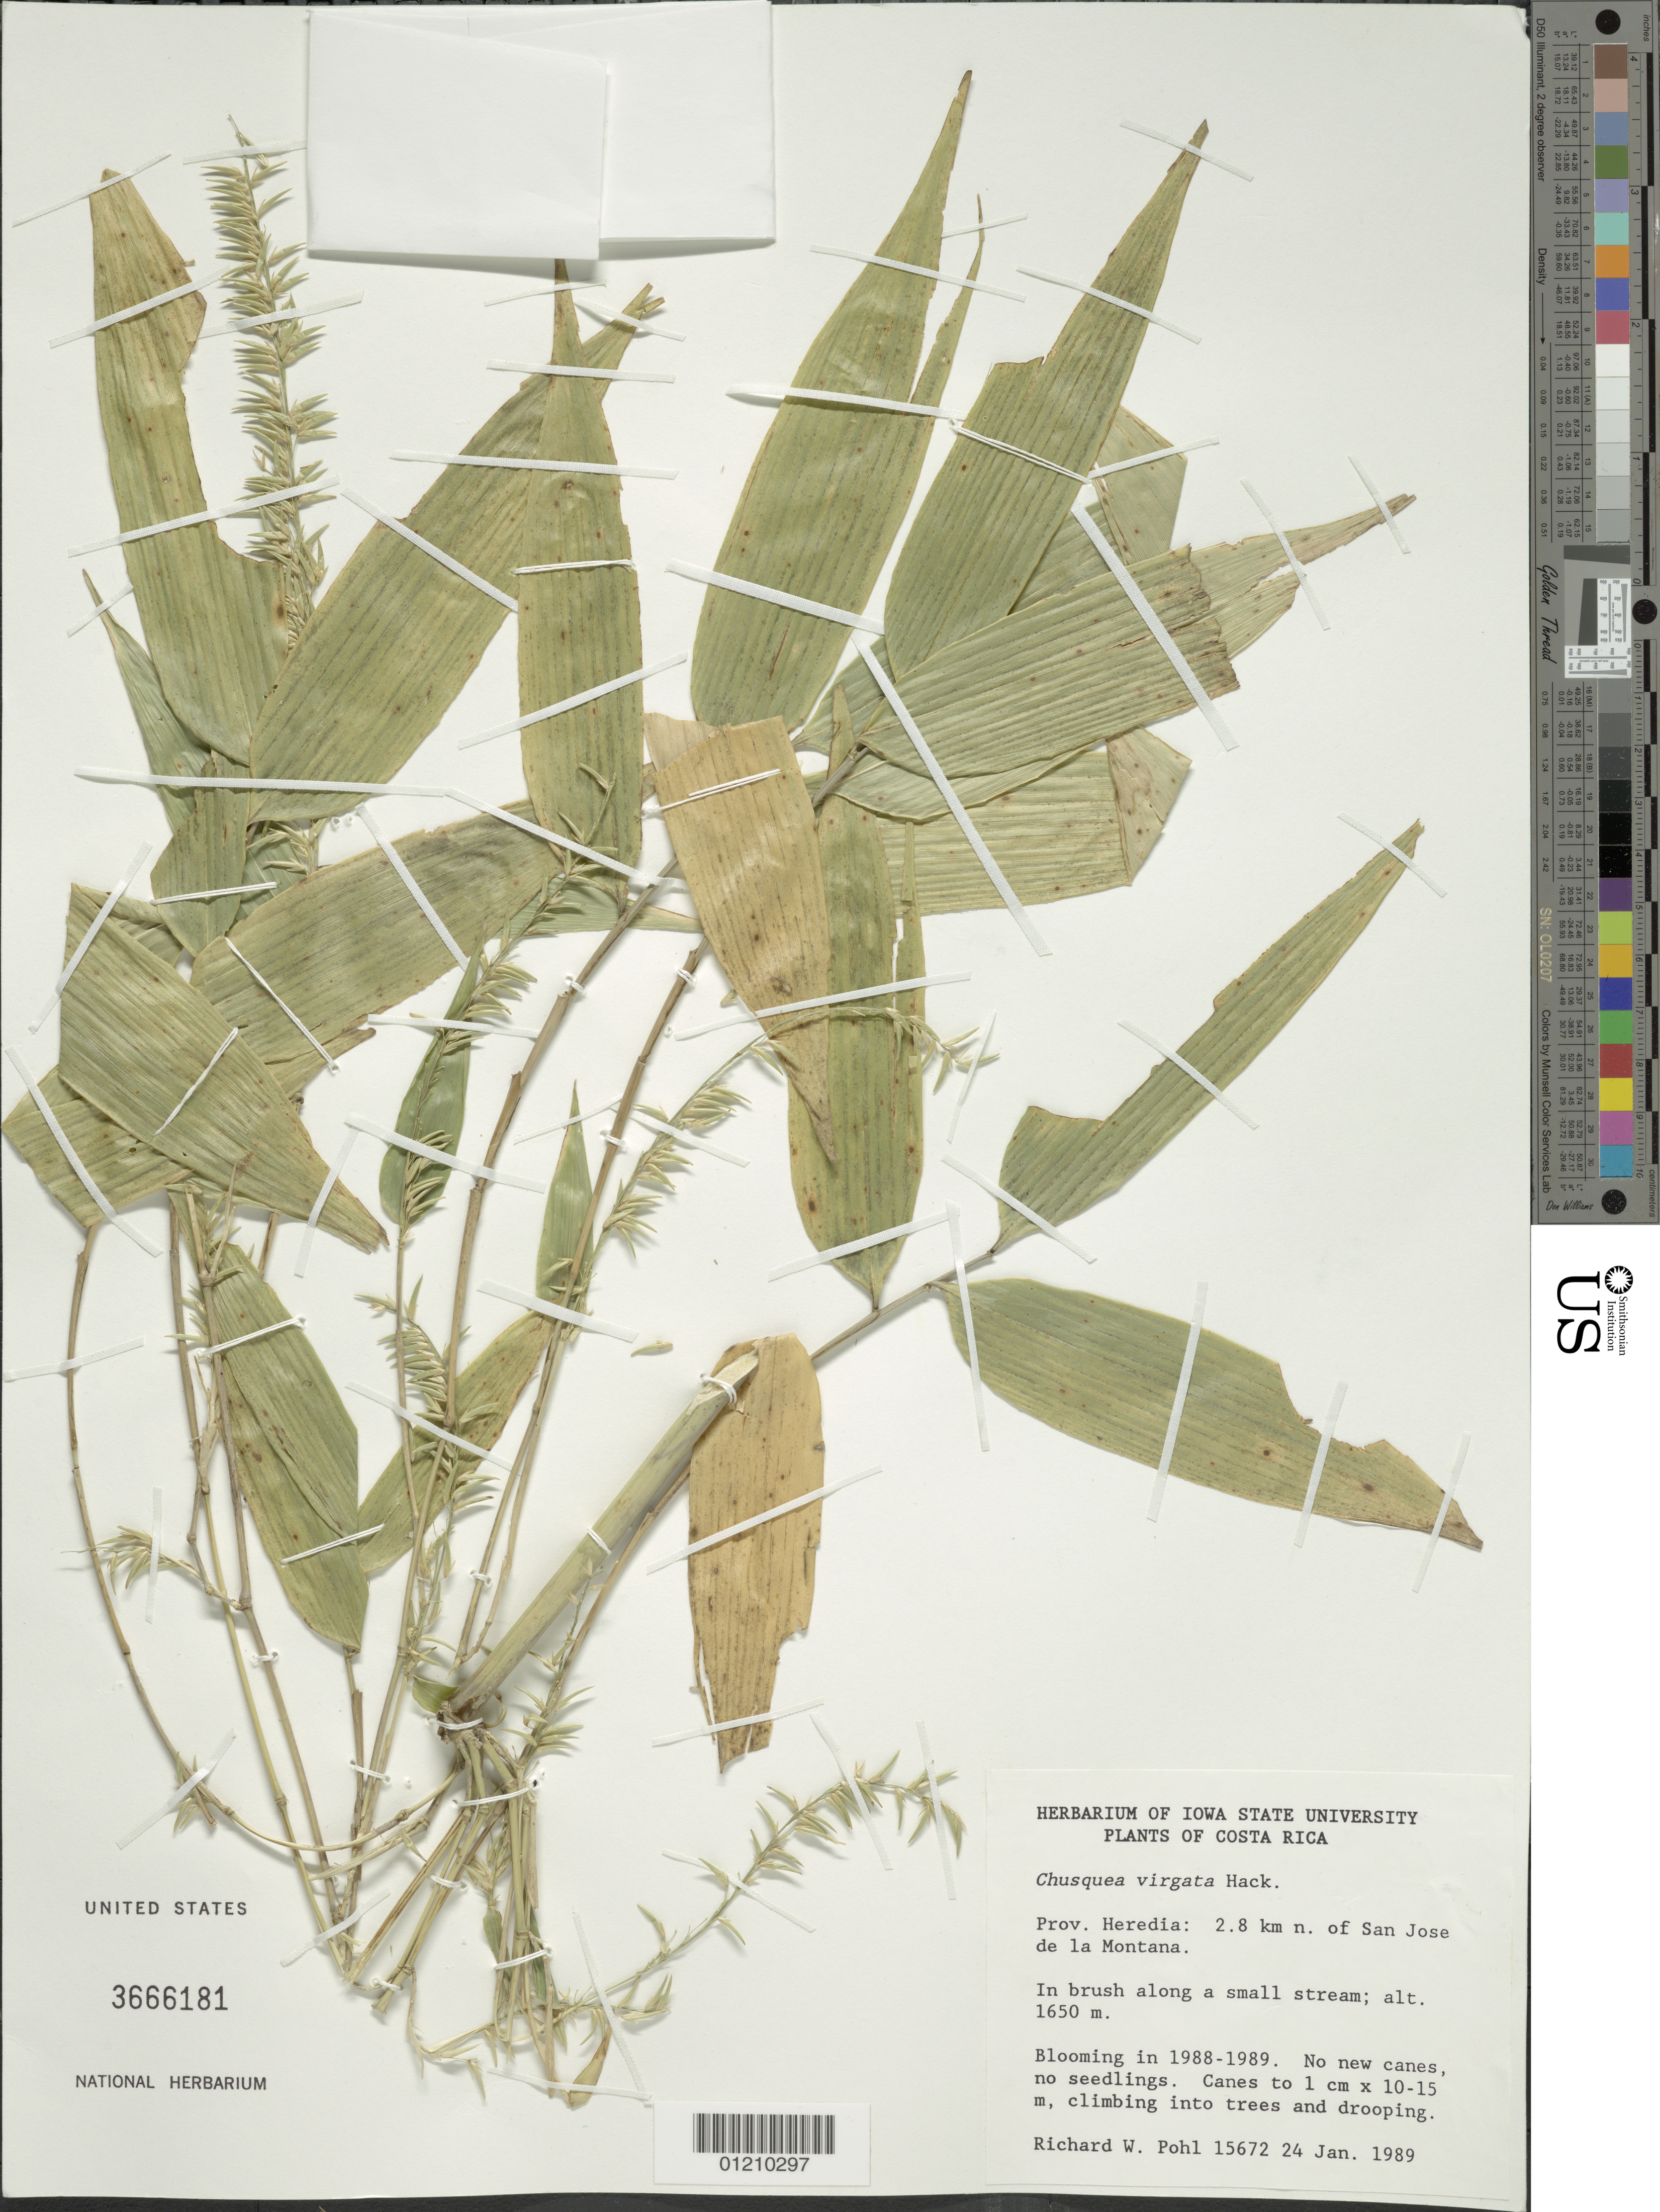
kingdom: Plantae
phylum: Tracheophyta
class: Liliopsida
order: Poales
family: Poaceae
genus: Chusquea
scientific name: Chusquea virgata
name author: Hack.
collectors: R. W. Pohl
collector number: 15672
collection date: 1989-01-24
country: Costa Rica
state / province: Heredia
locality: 2.8 km North of San Jose de la Montana.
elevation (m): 1650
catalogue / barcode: US 3666181